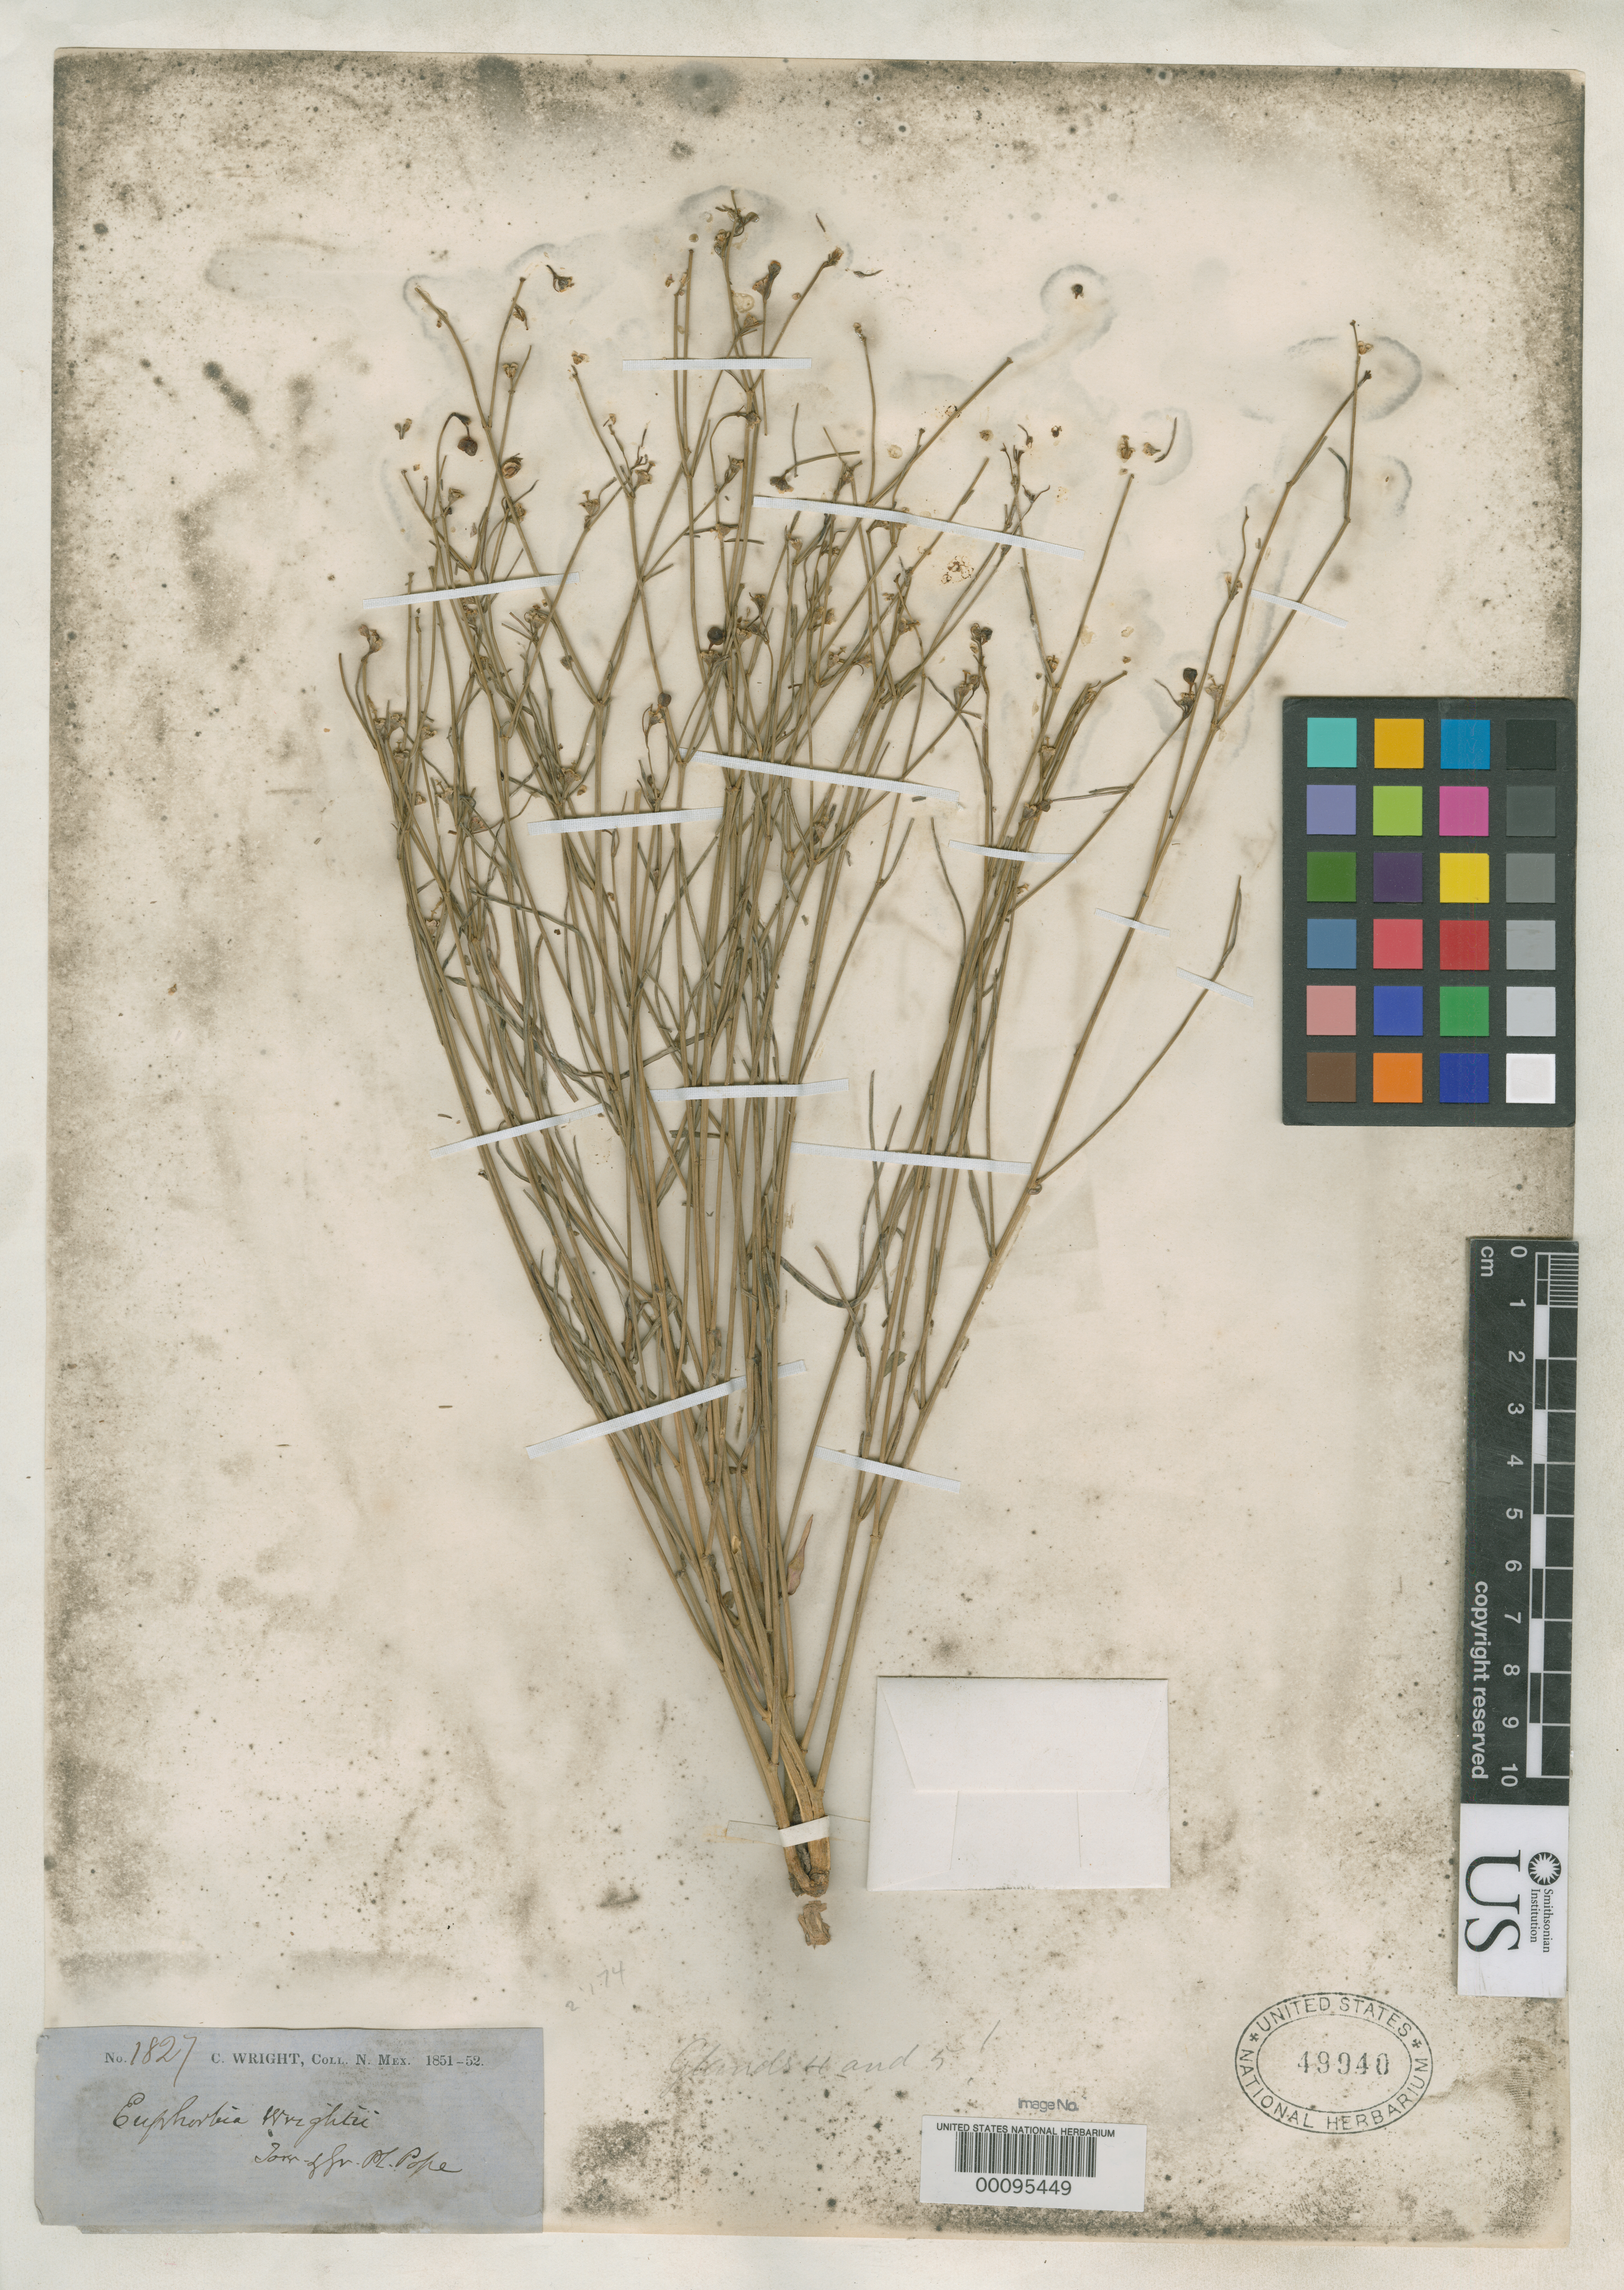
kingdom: Plantae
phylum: Tracheophyta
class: Magnoliopsida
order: Malpighiales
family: Euphorbiaceae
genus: Euphorbia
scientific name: Euphorbia wrightii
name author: Torr. & A. Gray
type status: Isotype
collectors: C. Wright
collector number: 1827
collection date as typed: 1850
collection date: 1850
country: United States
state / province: New Mexico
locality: Mountains E of San Diego.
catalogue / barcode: US 49940